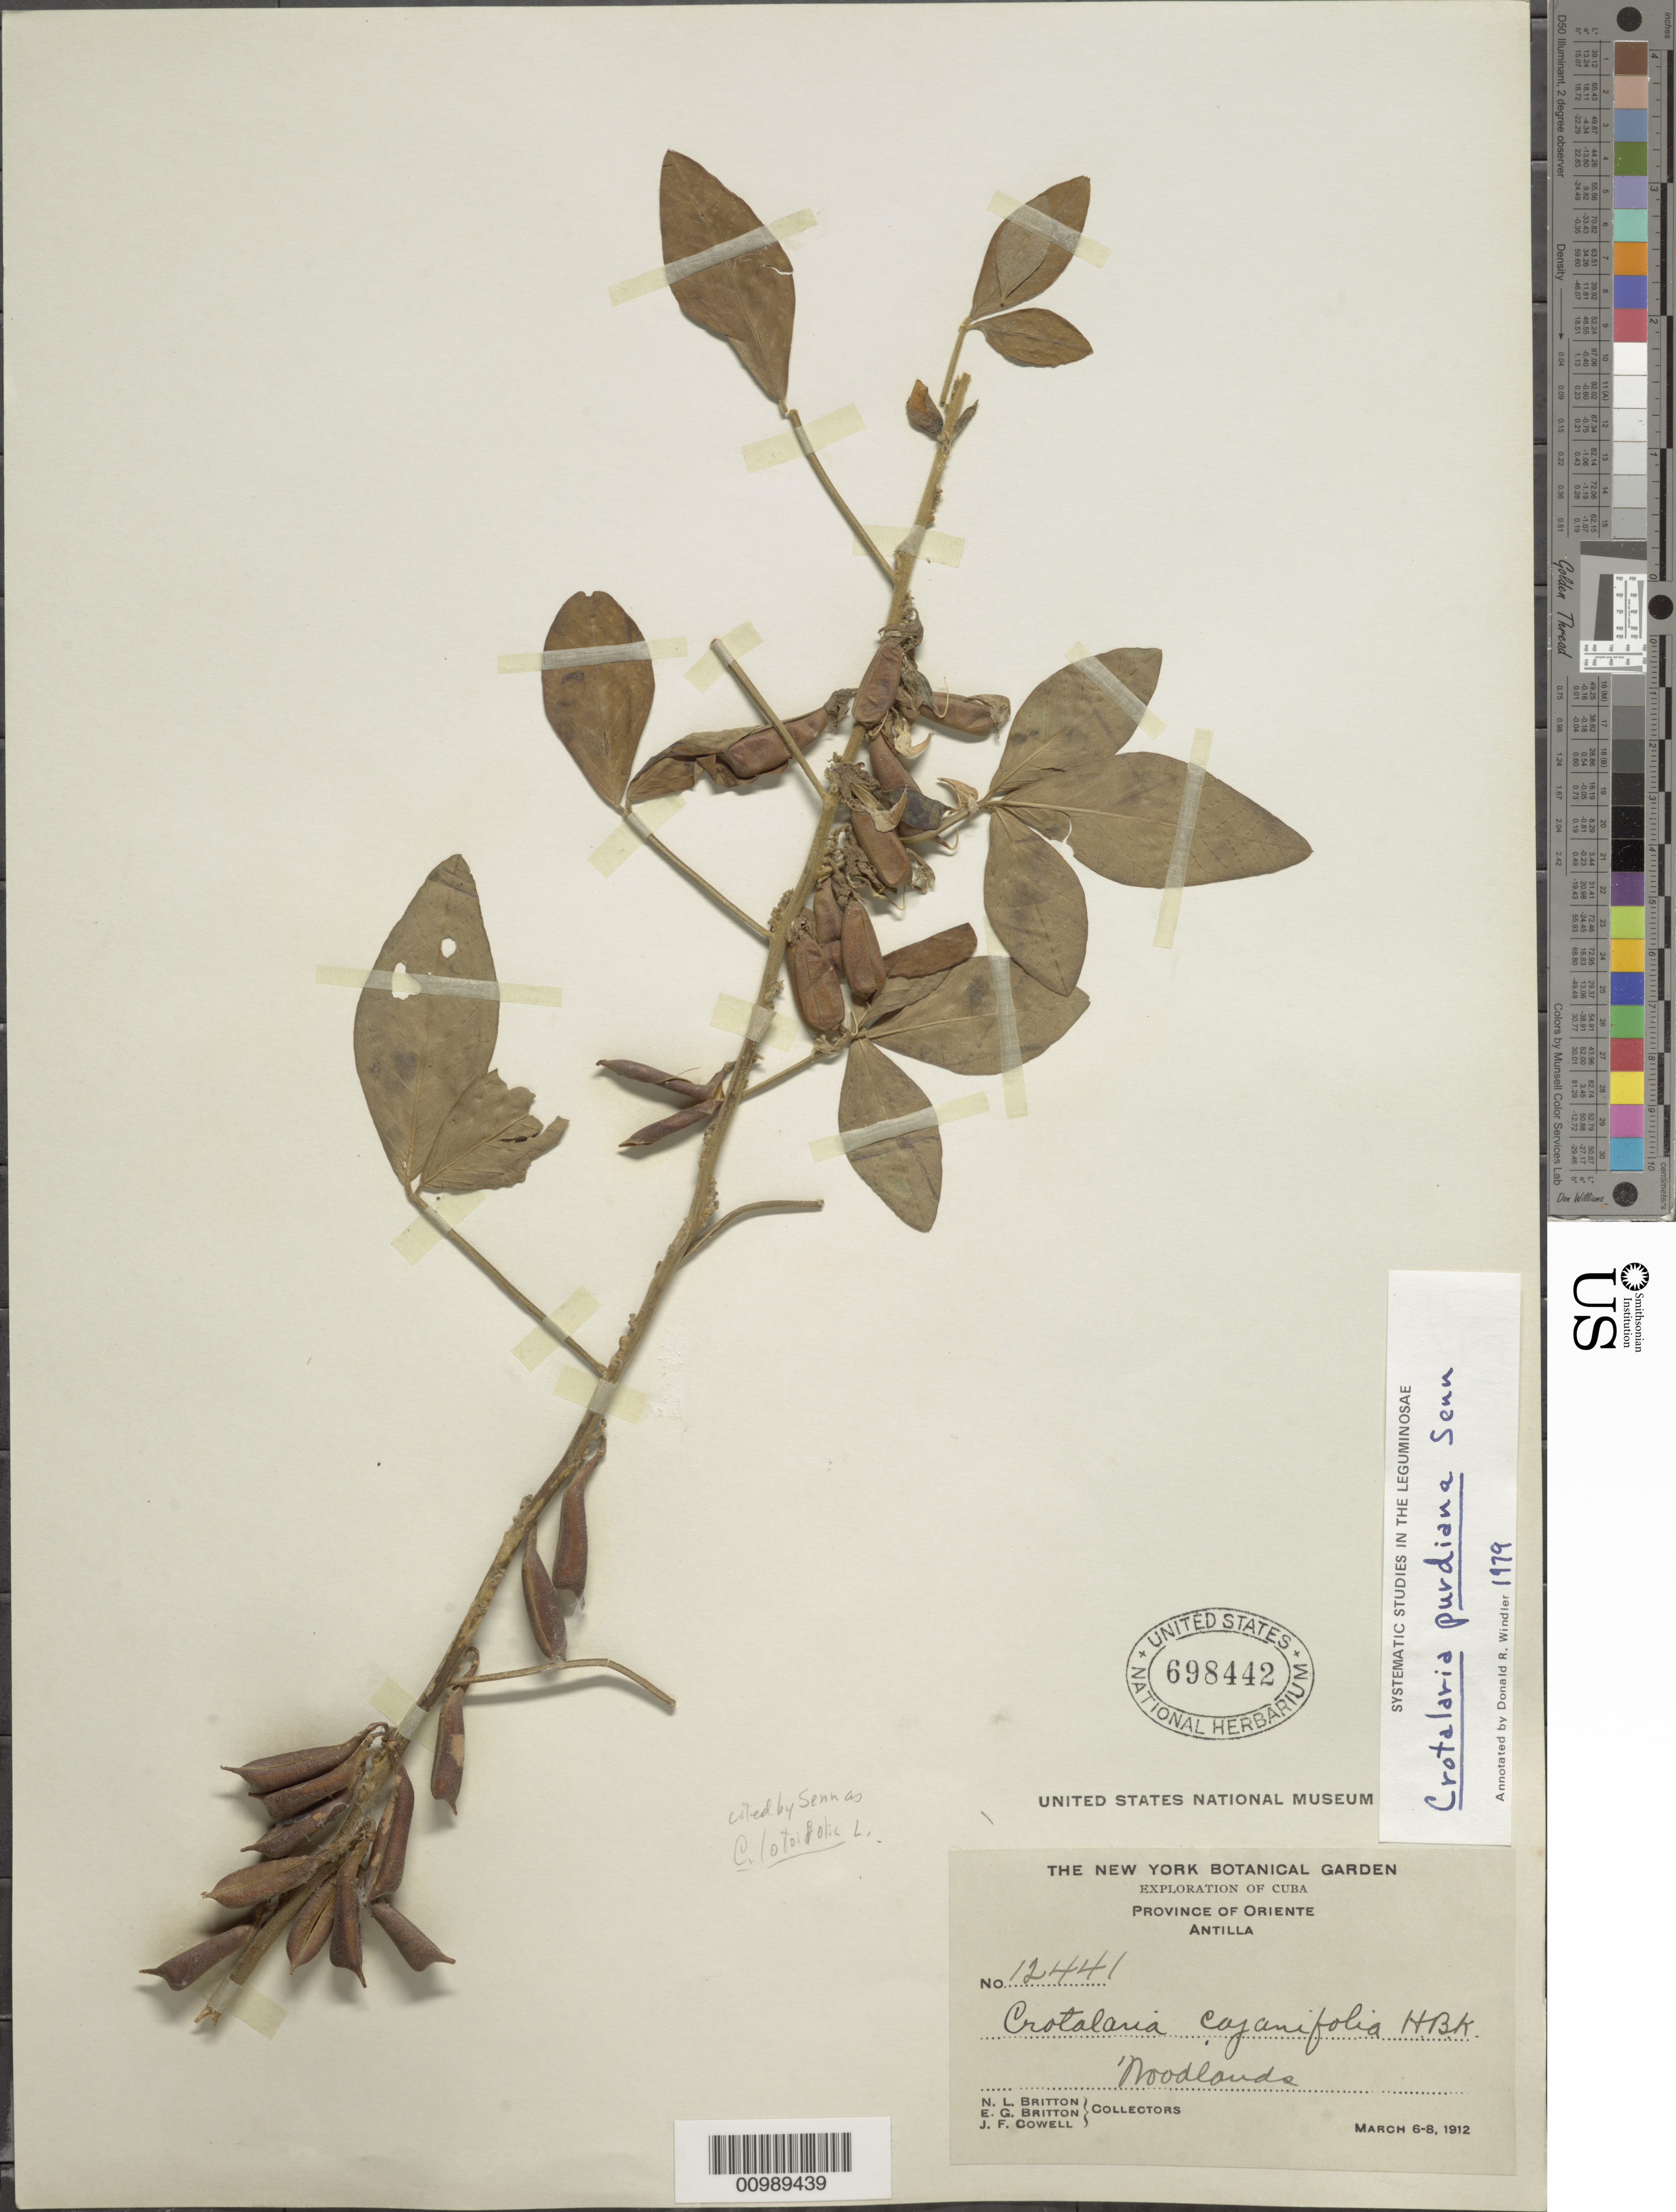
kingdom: Plantae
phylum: Tracheophyta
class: Magnoliopsida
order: Fabales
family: Fabaceae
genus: Crotalaria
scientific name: Crotalaria purdiana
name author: H. Senn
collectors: N. Britton, E. G. Britton & J. F. Cowell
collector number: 12441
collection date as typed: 06 Mar 1902 to 06 Mar 1902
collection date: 1902-03-06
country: Cuba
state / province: Oriente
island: Cuba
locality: Antilla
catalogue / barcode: US 698442